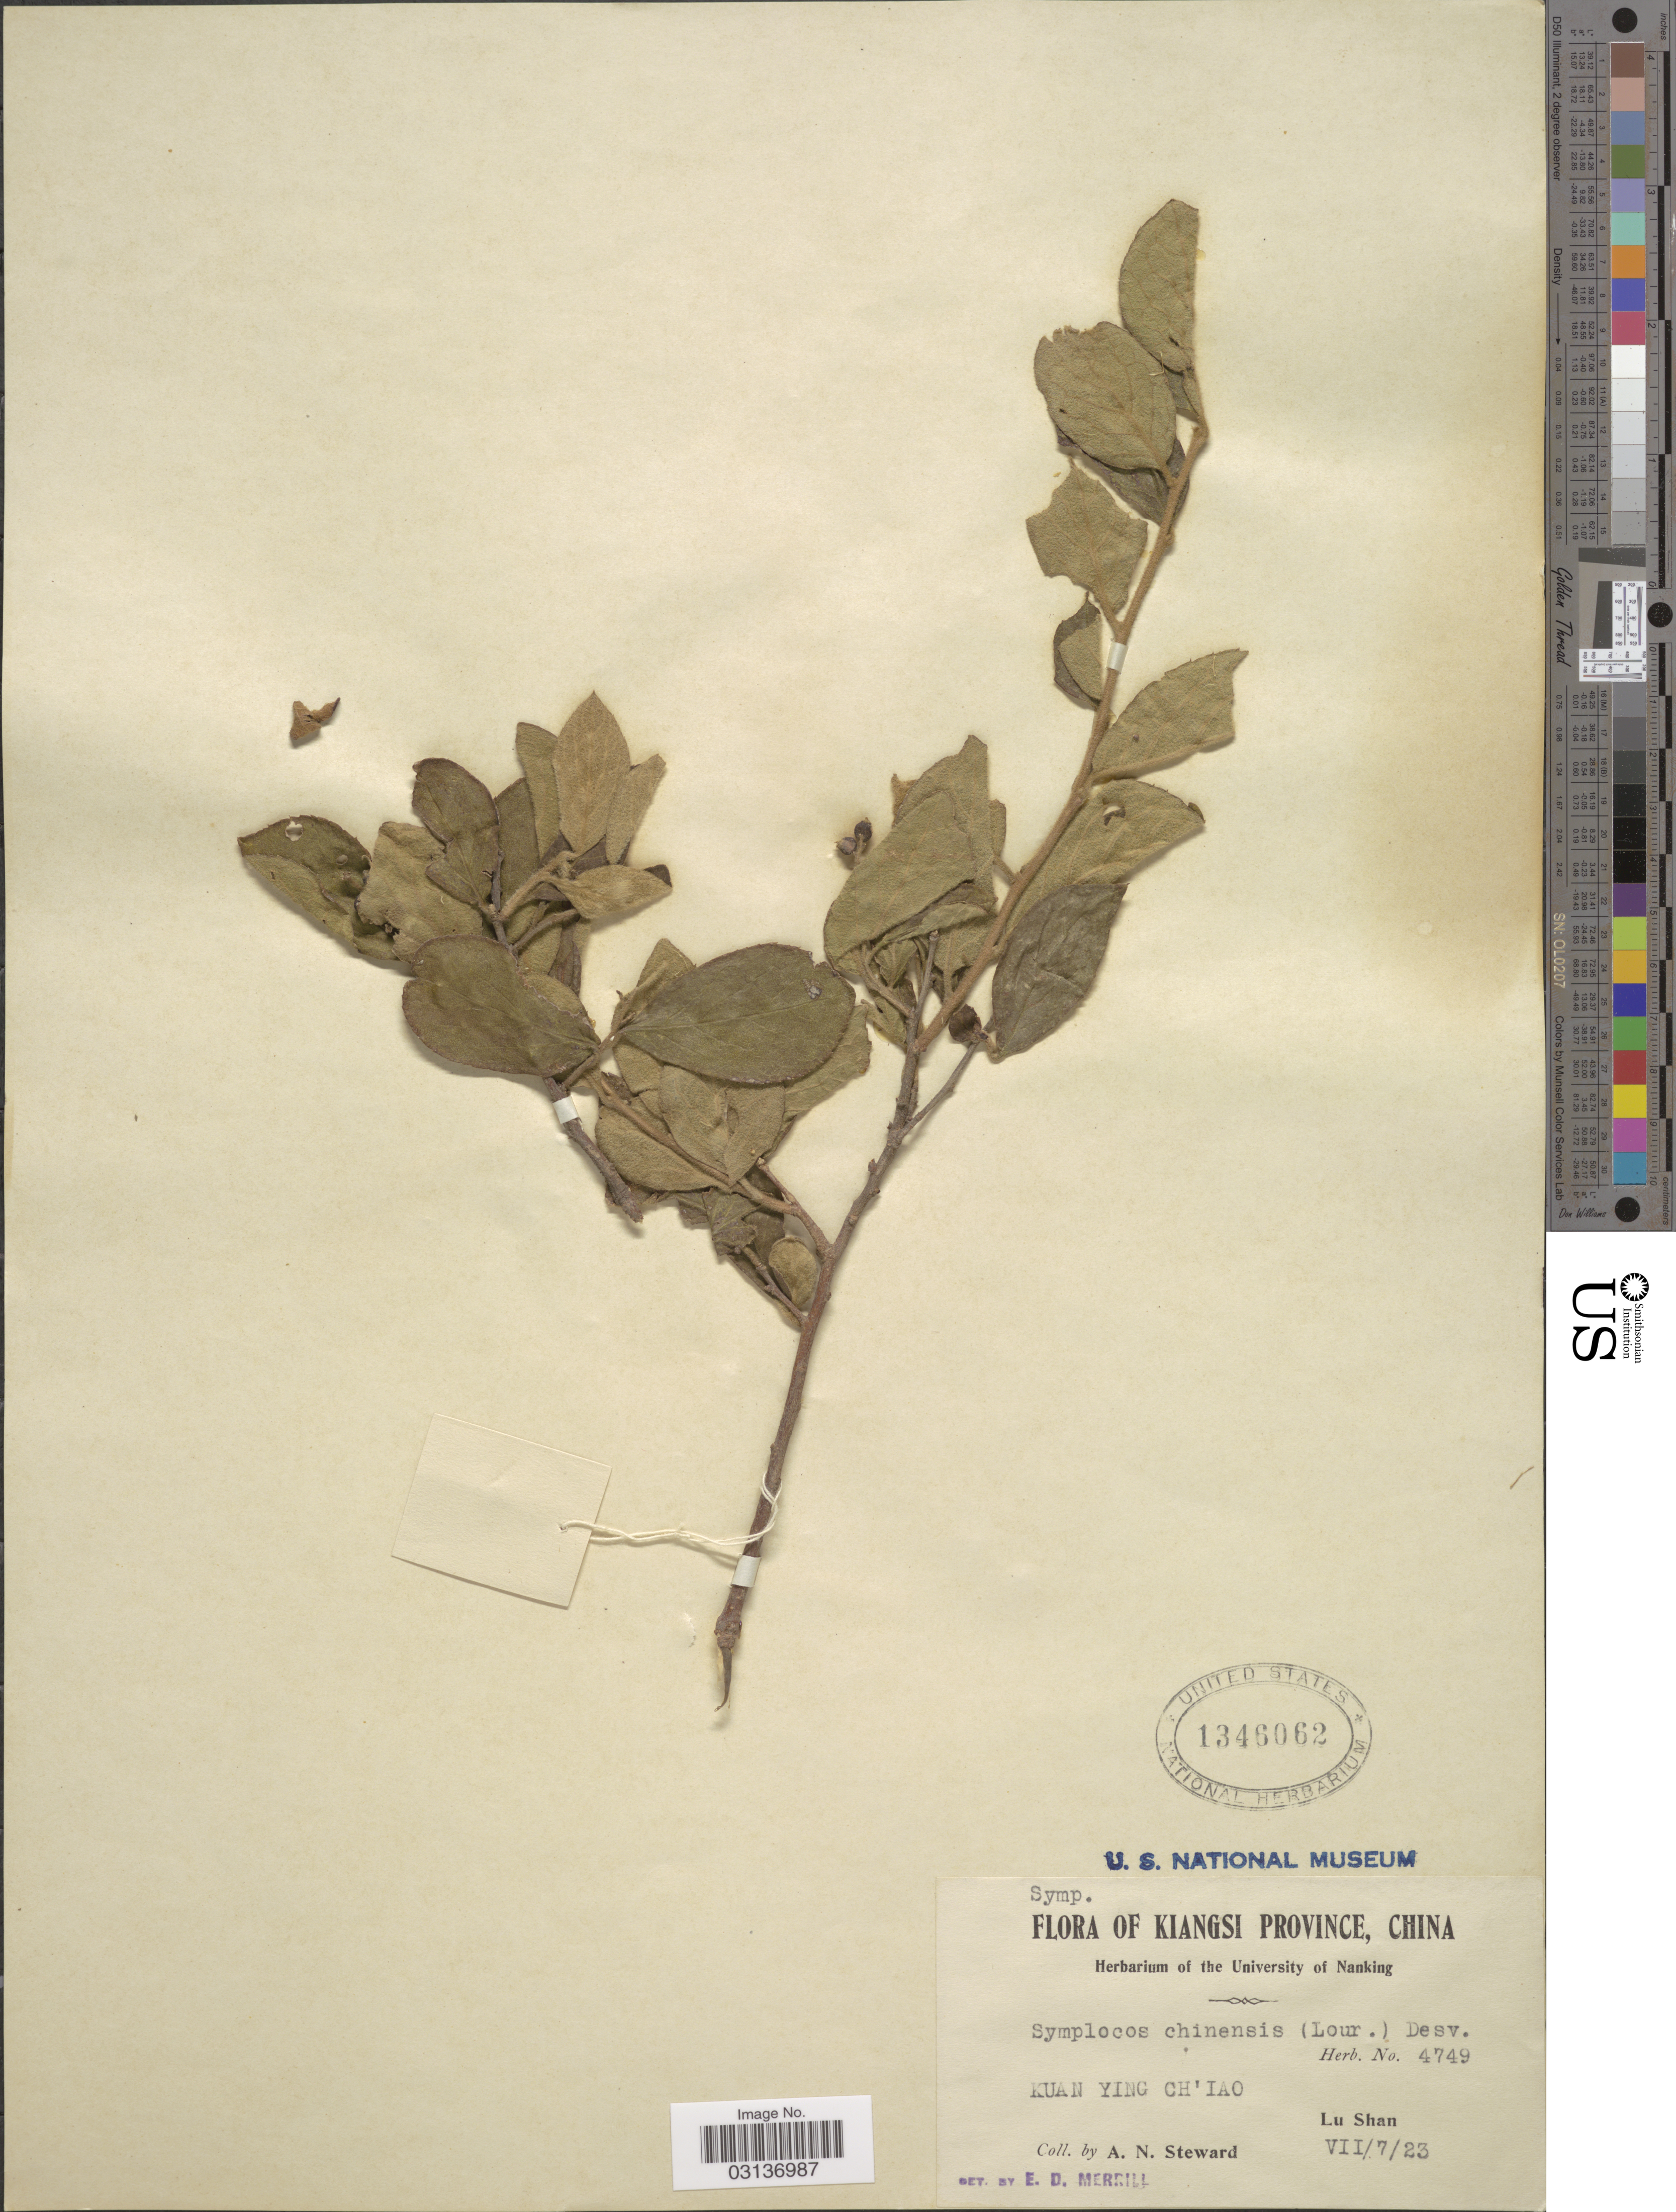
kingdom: Plantae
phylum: Tracheophyta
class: Magnoliopsida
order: Ericales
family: Symplocaceae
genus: Symplocos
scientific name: Symplocos paniculata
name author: Miq.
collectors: A. N. Steward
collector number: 4749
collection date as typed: Transcribed d/m/y: 7/7/23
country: China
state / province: Jiangxi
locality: Kiangsi Province. Kuan Ying Ch'iao. Lu Shan.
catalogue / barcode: US 1346062